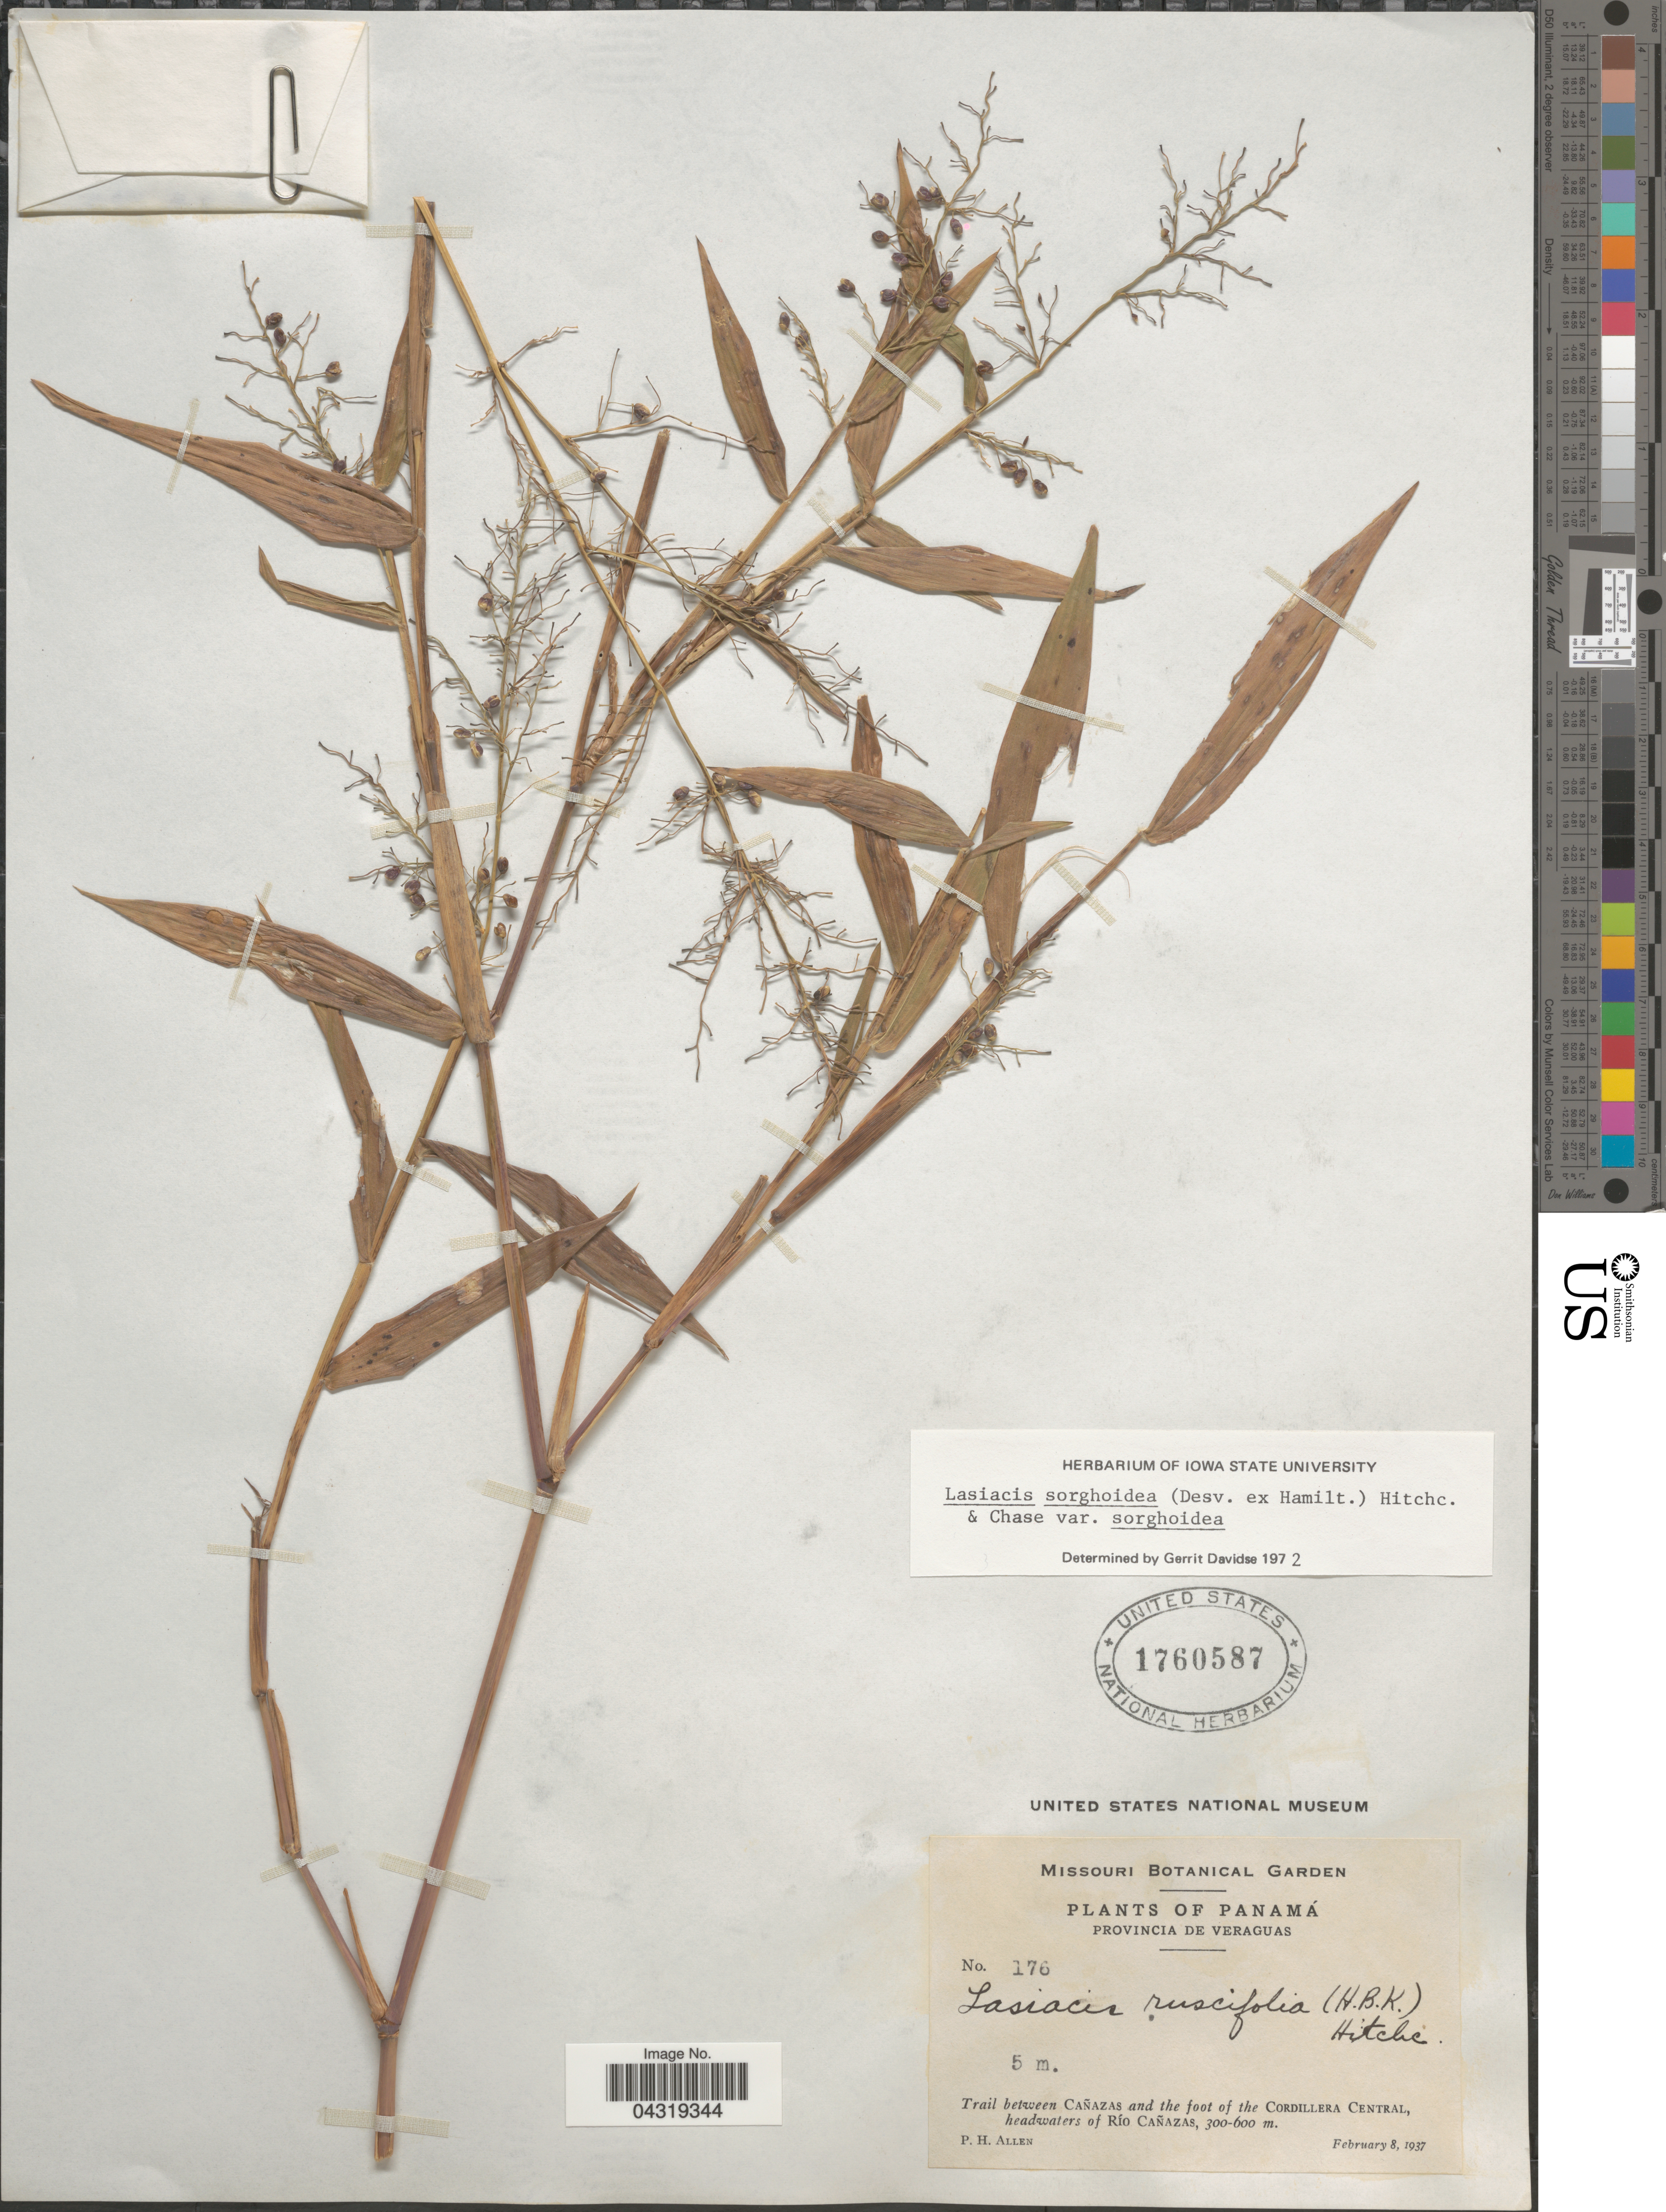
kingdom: Plantae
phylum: Tracheophyta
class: Liliopsida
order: Poales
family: Poaceae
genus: Lasiacis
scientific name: Lasiacis sorghoidea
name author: (Desv. ex Ham.) Hitchc. & Chase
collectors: P. H. Allen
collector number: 176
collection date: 1937-02-08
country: Panama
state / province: Veraguas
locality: Provincia de Veraguas. Trail between Cañazas and the foot of the Cordillera Central, headwaters of Río Cañazas.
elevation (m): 300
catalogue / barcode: US 1760587